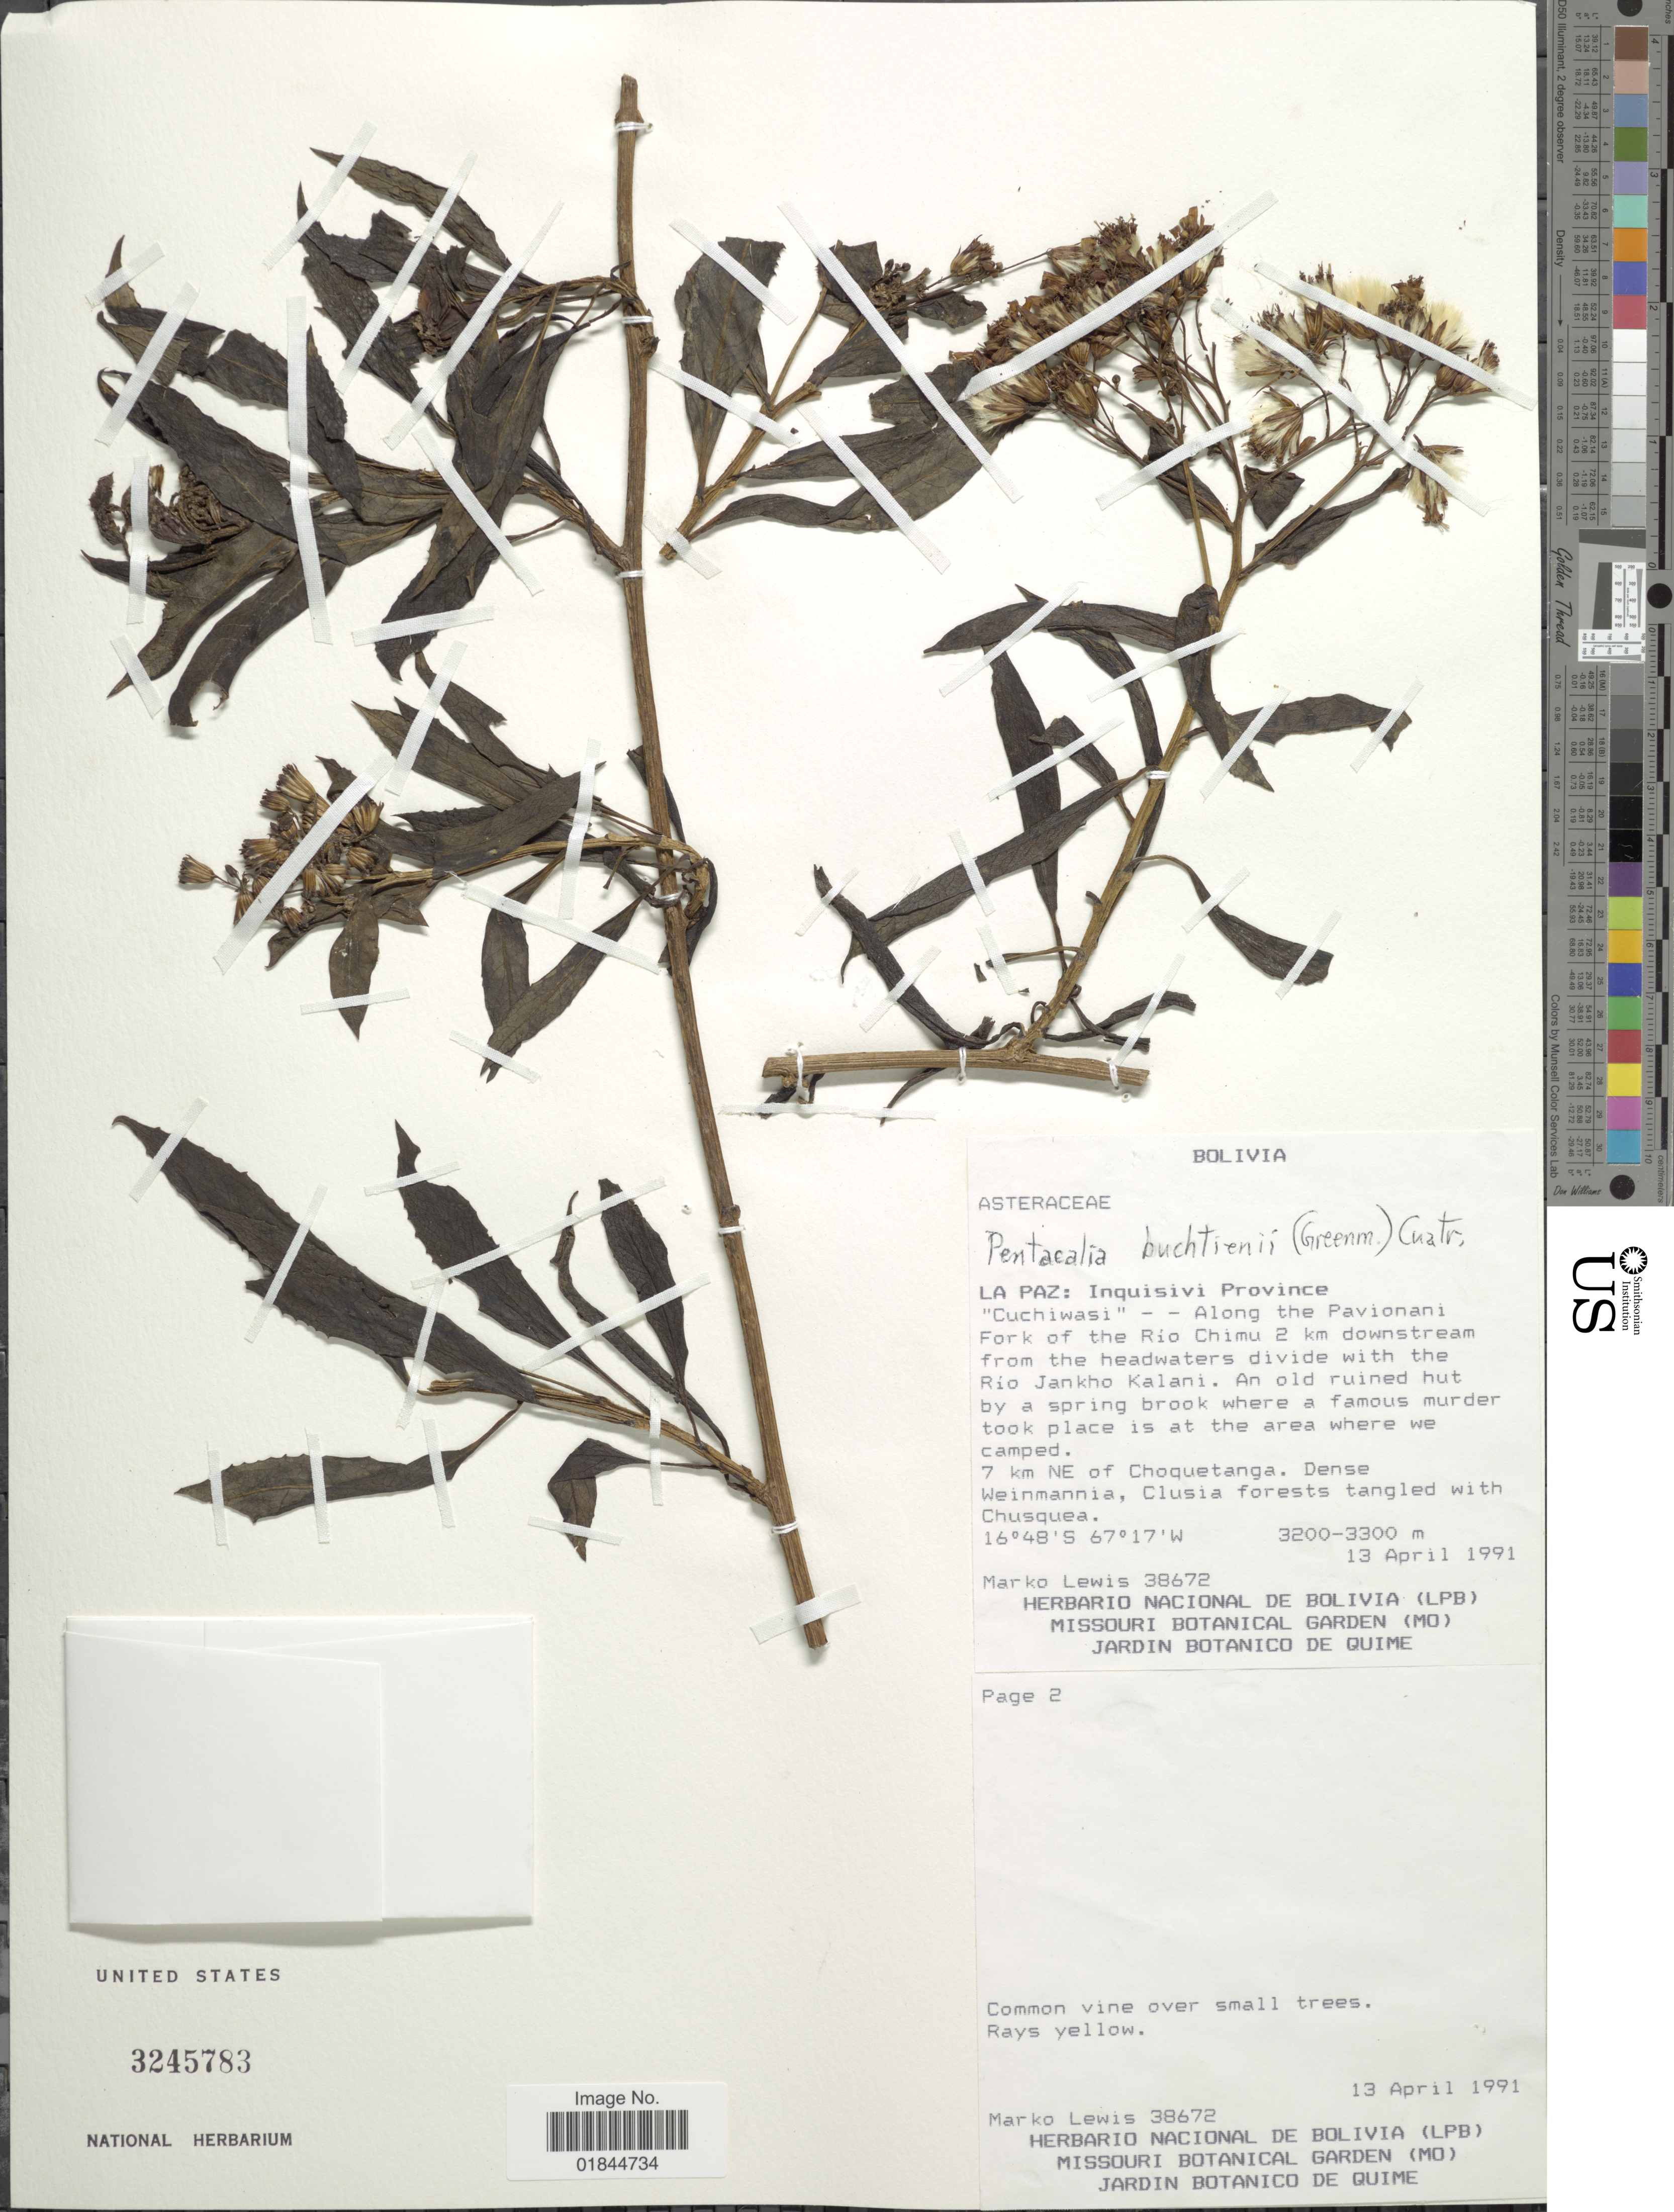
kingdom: Plantae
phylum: Tracheophyta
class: Magnoliopsida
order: Asterales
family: Asteraceae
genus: Pentacalia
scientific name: Pentacalia buchtienii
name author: (Greenm.) Cuatrec.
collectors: M. A. Lewis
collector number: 38672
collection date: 1991-04-13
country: Bolivia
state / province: La Paz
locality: La Paz: Inquisivi Province. "Cuchiwasi" -- Along the Pacionano Fork of the Rio Chimu 2 km downstream from the headwaters divide with the Rio Jankho Kalani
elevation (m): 3200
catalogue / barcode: US 3245783